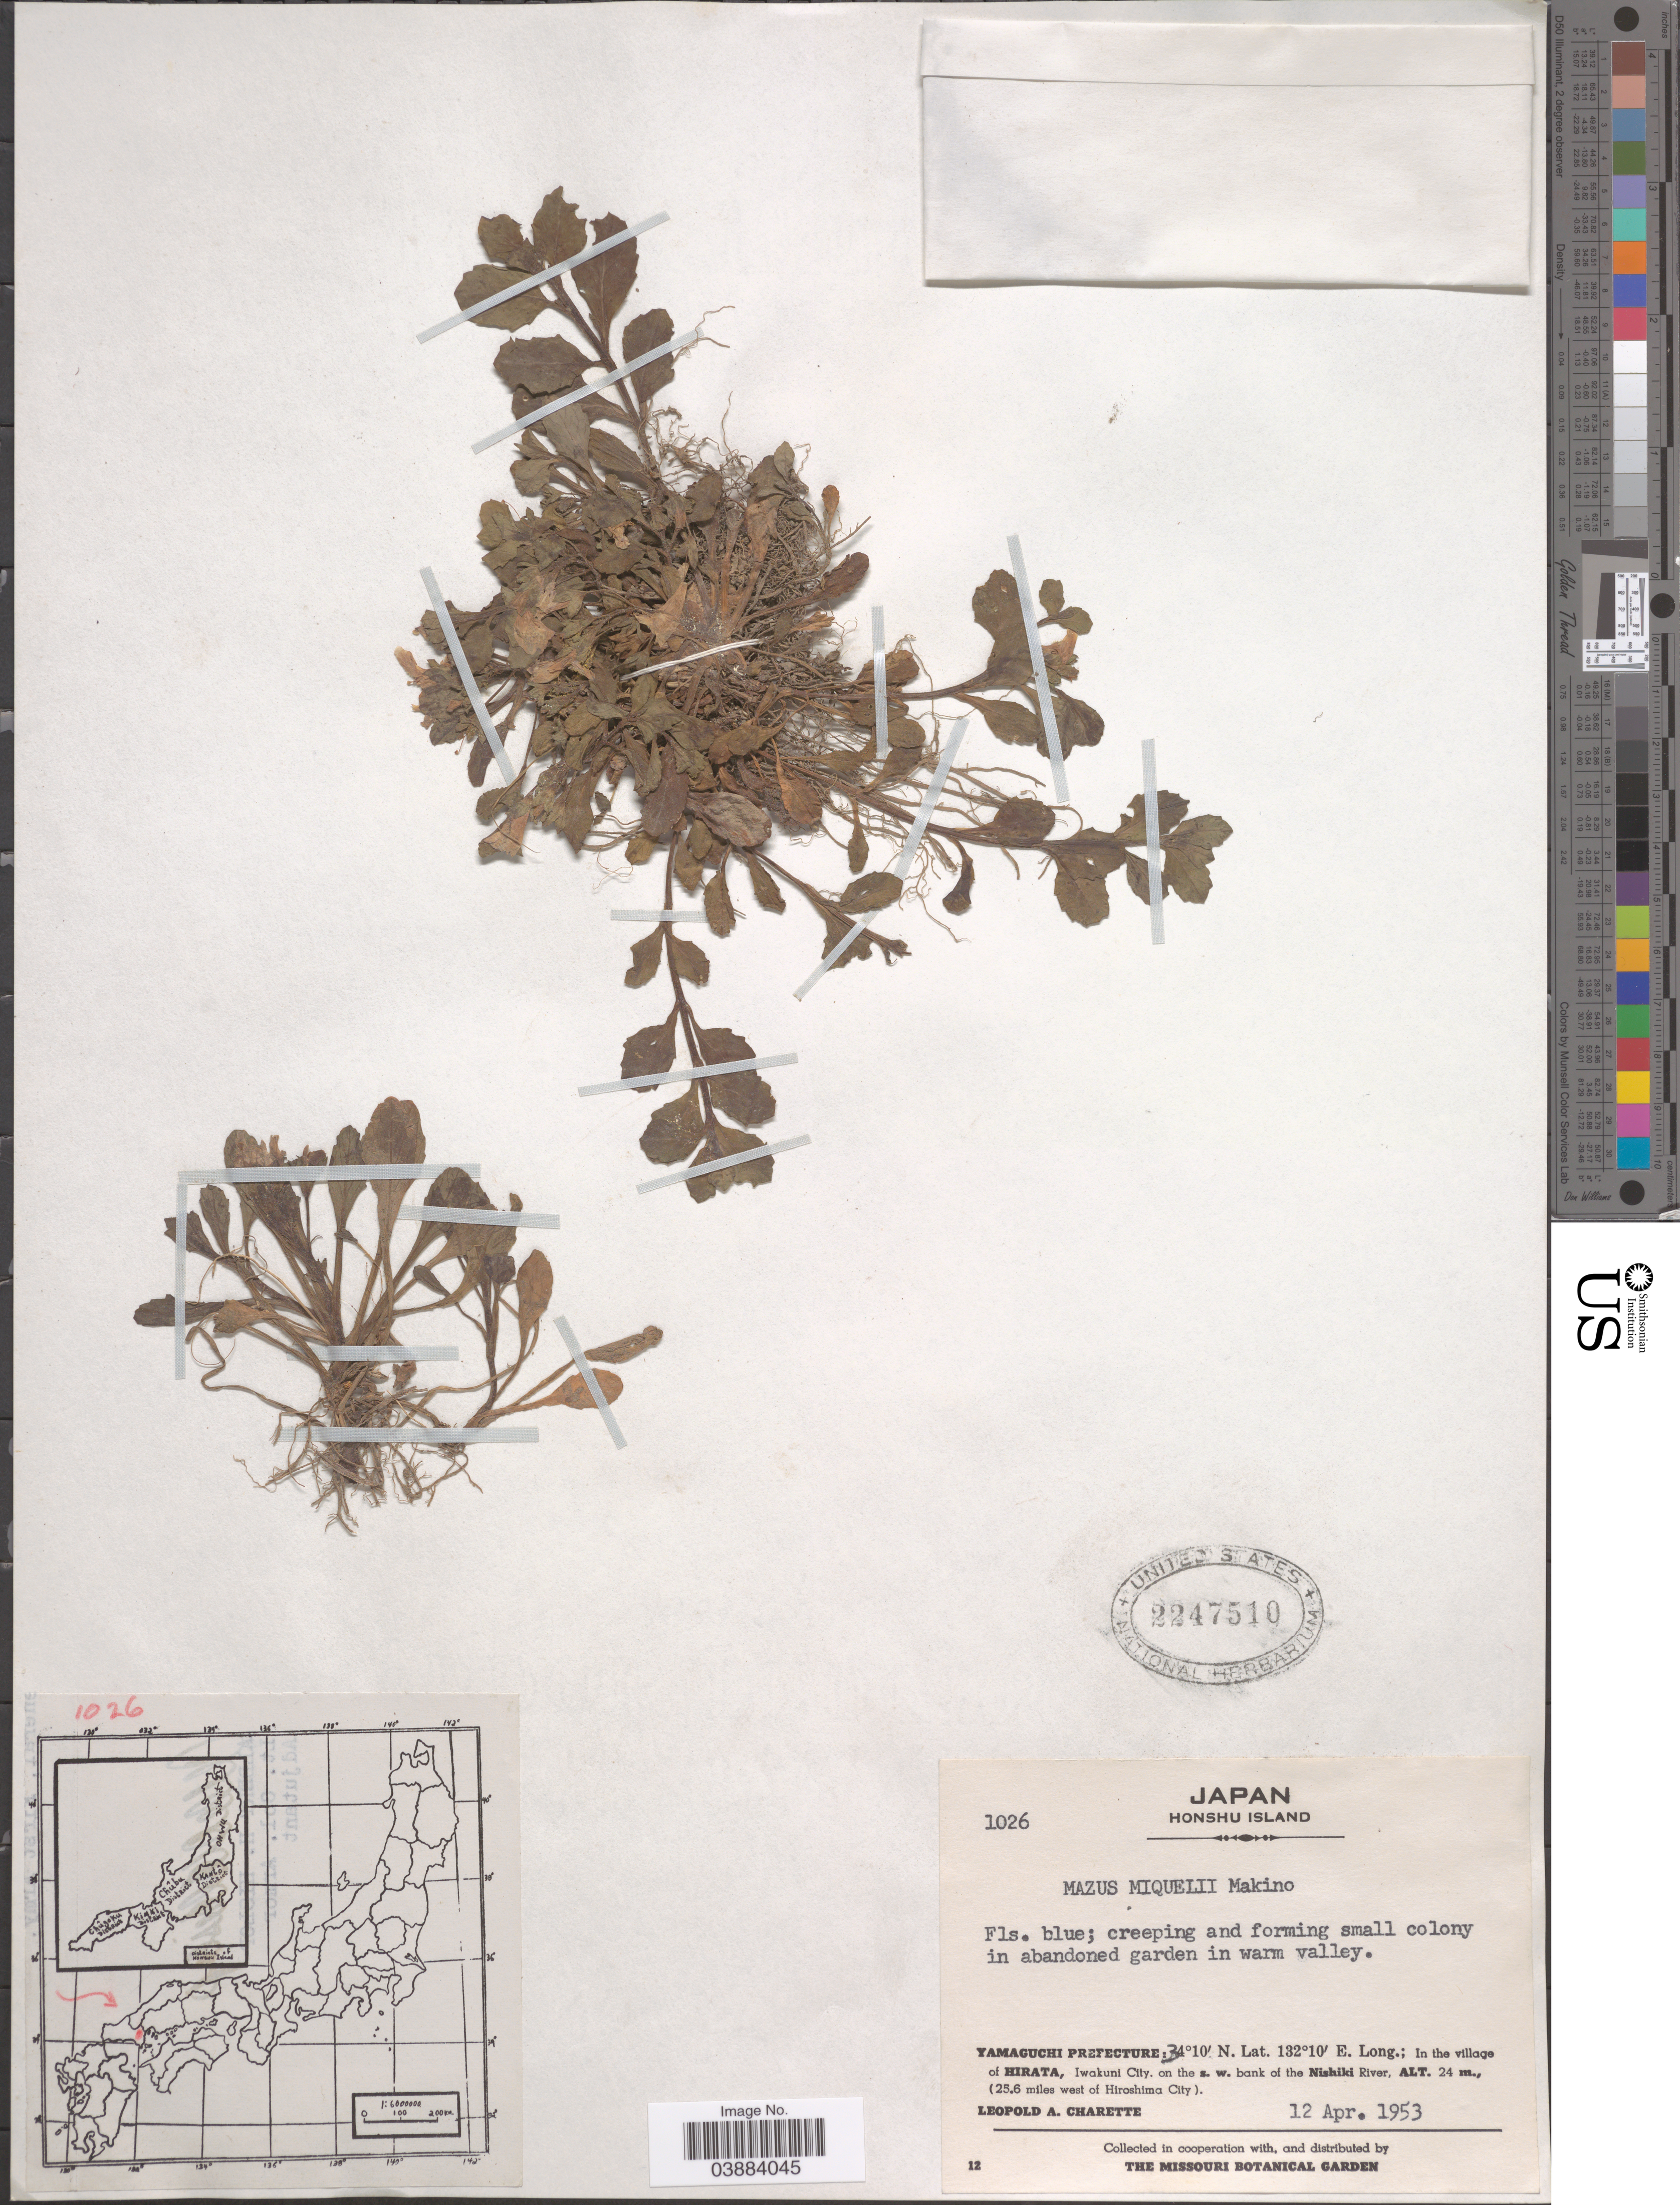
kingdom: Plantae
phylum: Tracheophyta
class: Magnoliopsida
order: Lamiales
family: Mazaceae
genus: Mazus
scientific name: Mazus miquelii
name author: Makino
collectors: L. A. Charette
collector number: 1026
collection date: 1953-04-12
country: Japan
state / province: Yamaguti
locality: Honshu Island. In warm valley. Yamaguchi Prefecture; In the village of Hirata, Iwakuni City, on the s. w. bank of the Nishiki River. (25.6 miles west of Hiroshima City).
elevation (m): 24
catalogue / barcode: US 2247510